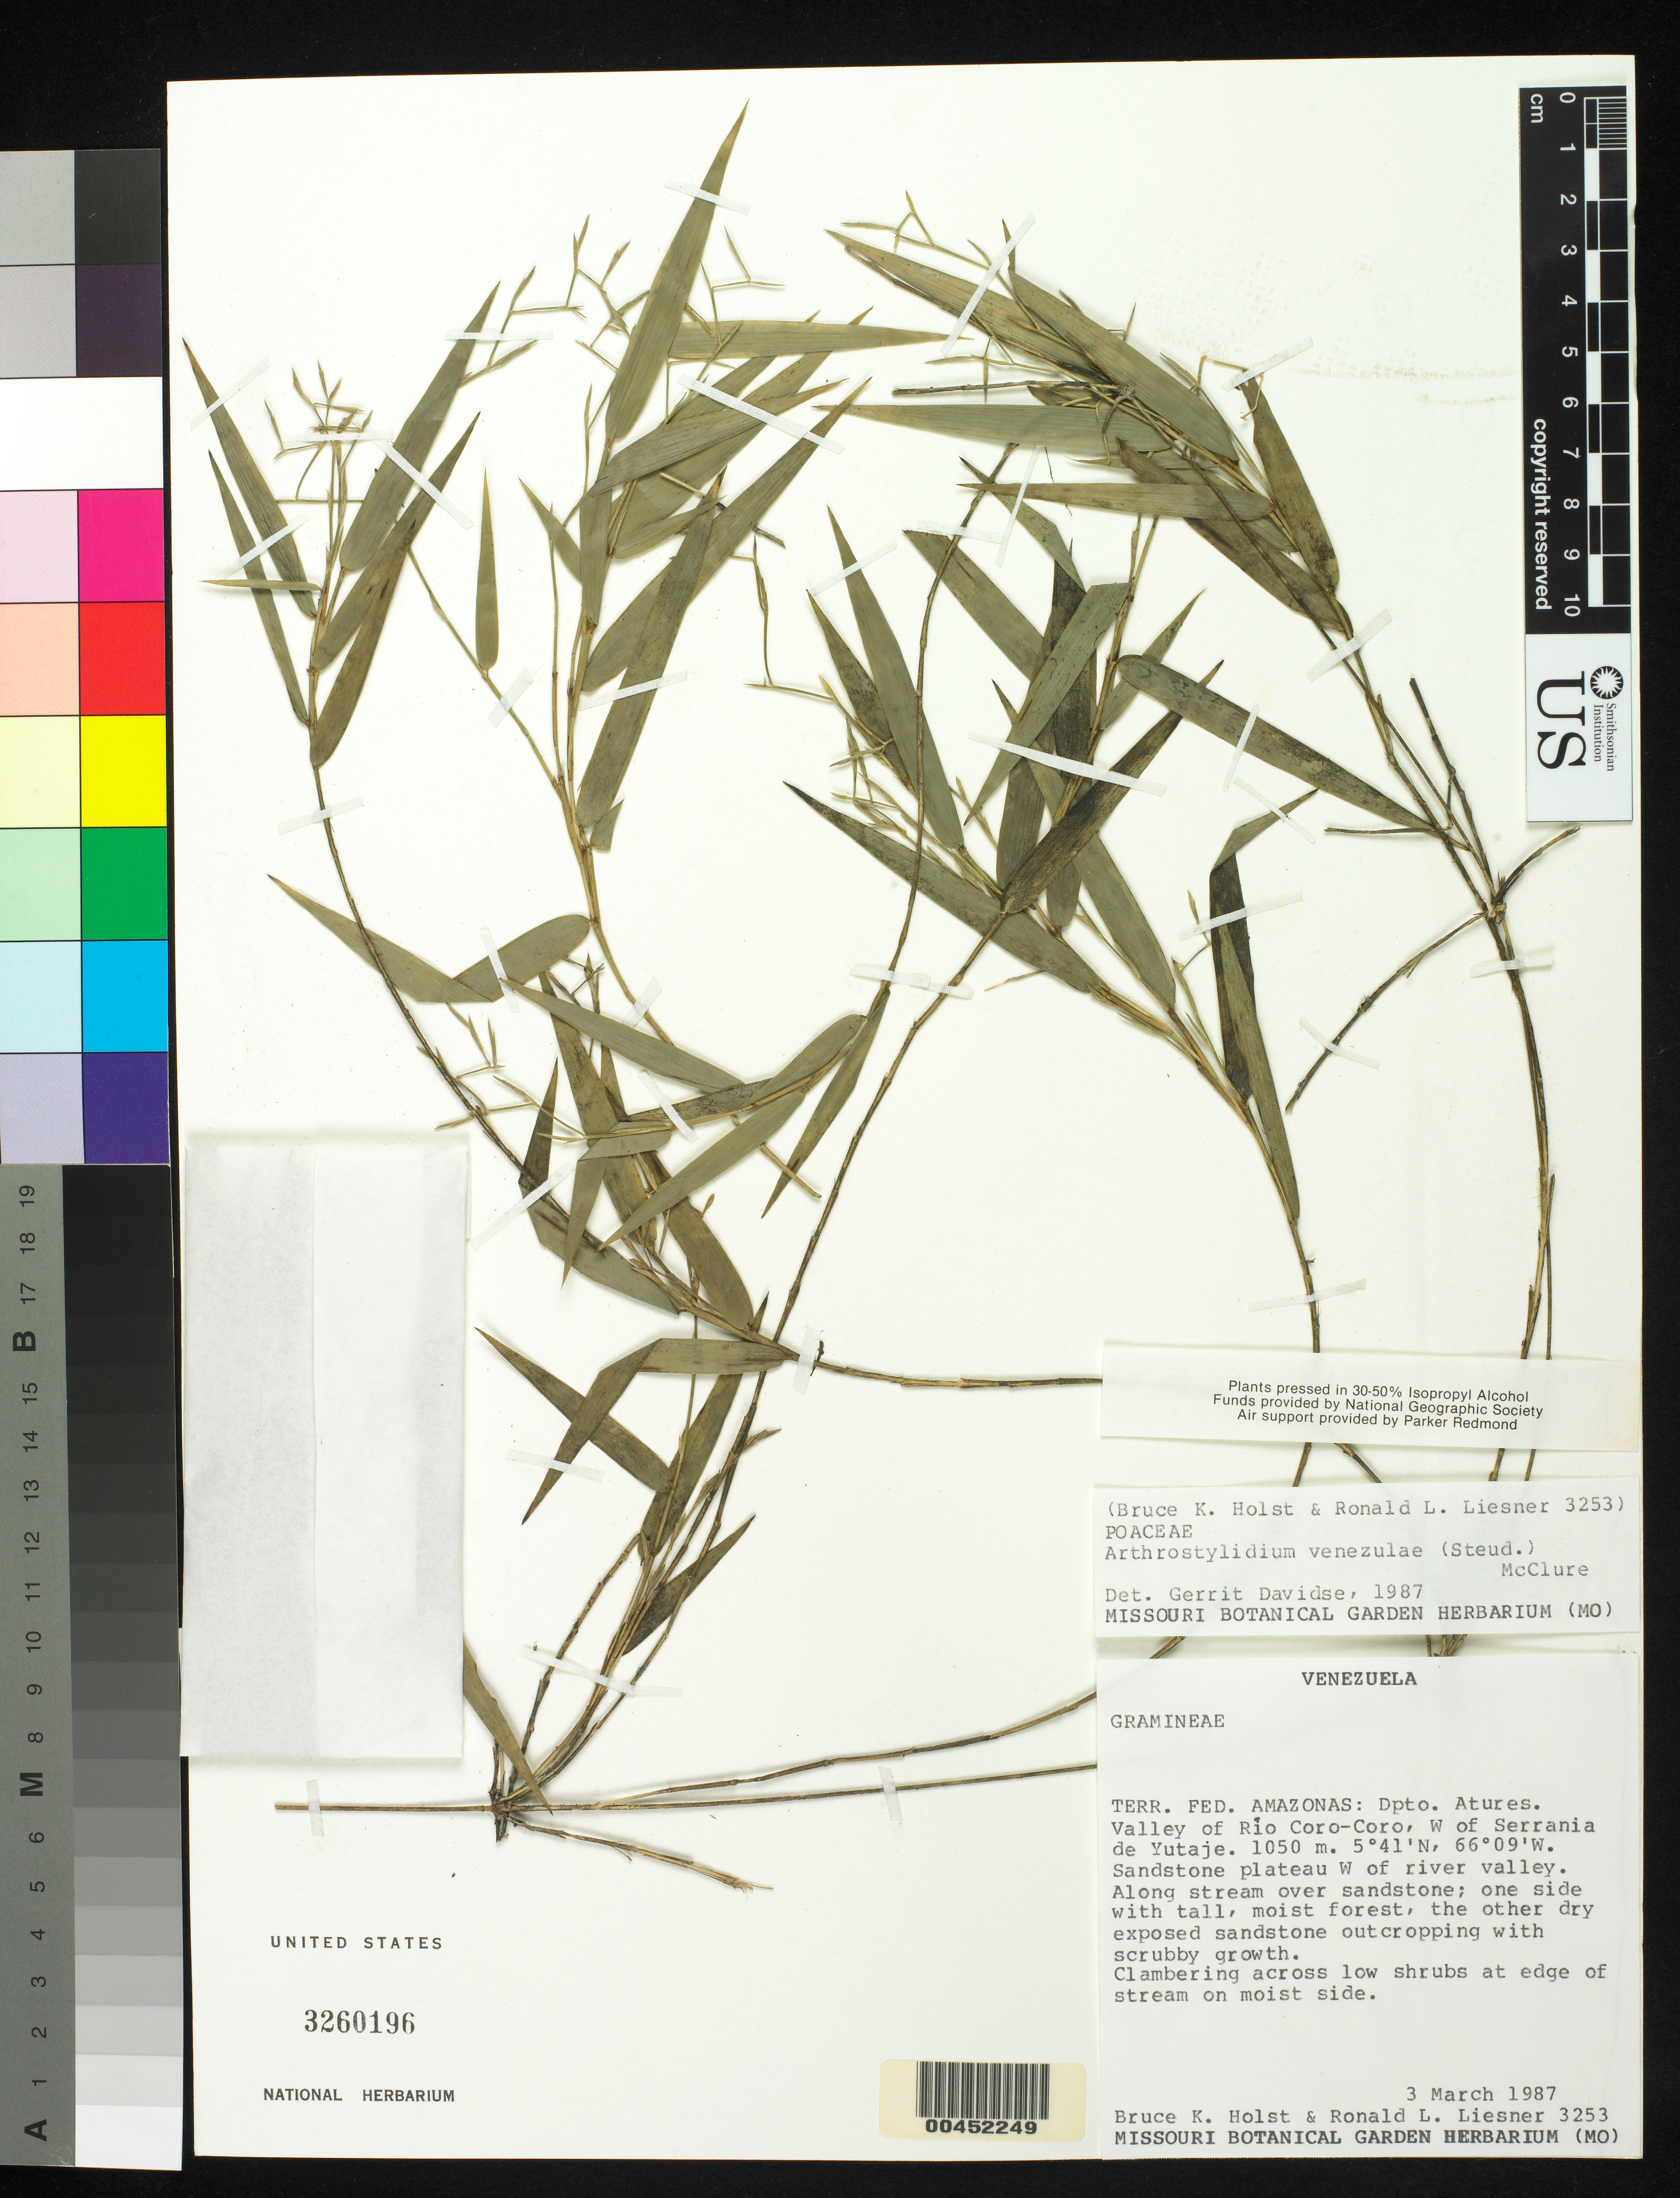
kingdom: Plantae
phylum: Tracheophyta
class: Liliopsida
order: Poales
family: Poaceae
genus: Arthrostylidium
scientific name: Arthrostylidium venezuelae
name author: (Steud.) McClure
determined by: Davidse, Gerrit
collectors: B. Holst & R. L. Liesner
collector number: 3253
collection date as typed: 03 Mar 1987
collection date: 1987-03-03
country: Venezuela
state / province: Amazonas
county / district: Atures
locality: Valley of rio coro-coro, w of serrania de yutaje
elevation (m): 1050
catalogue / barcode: US 3260196